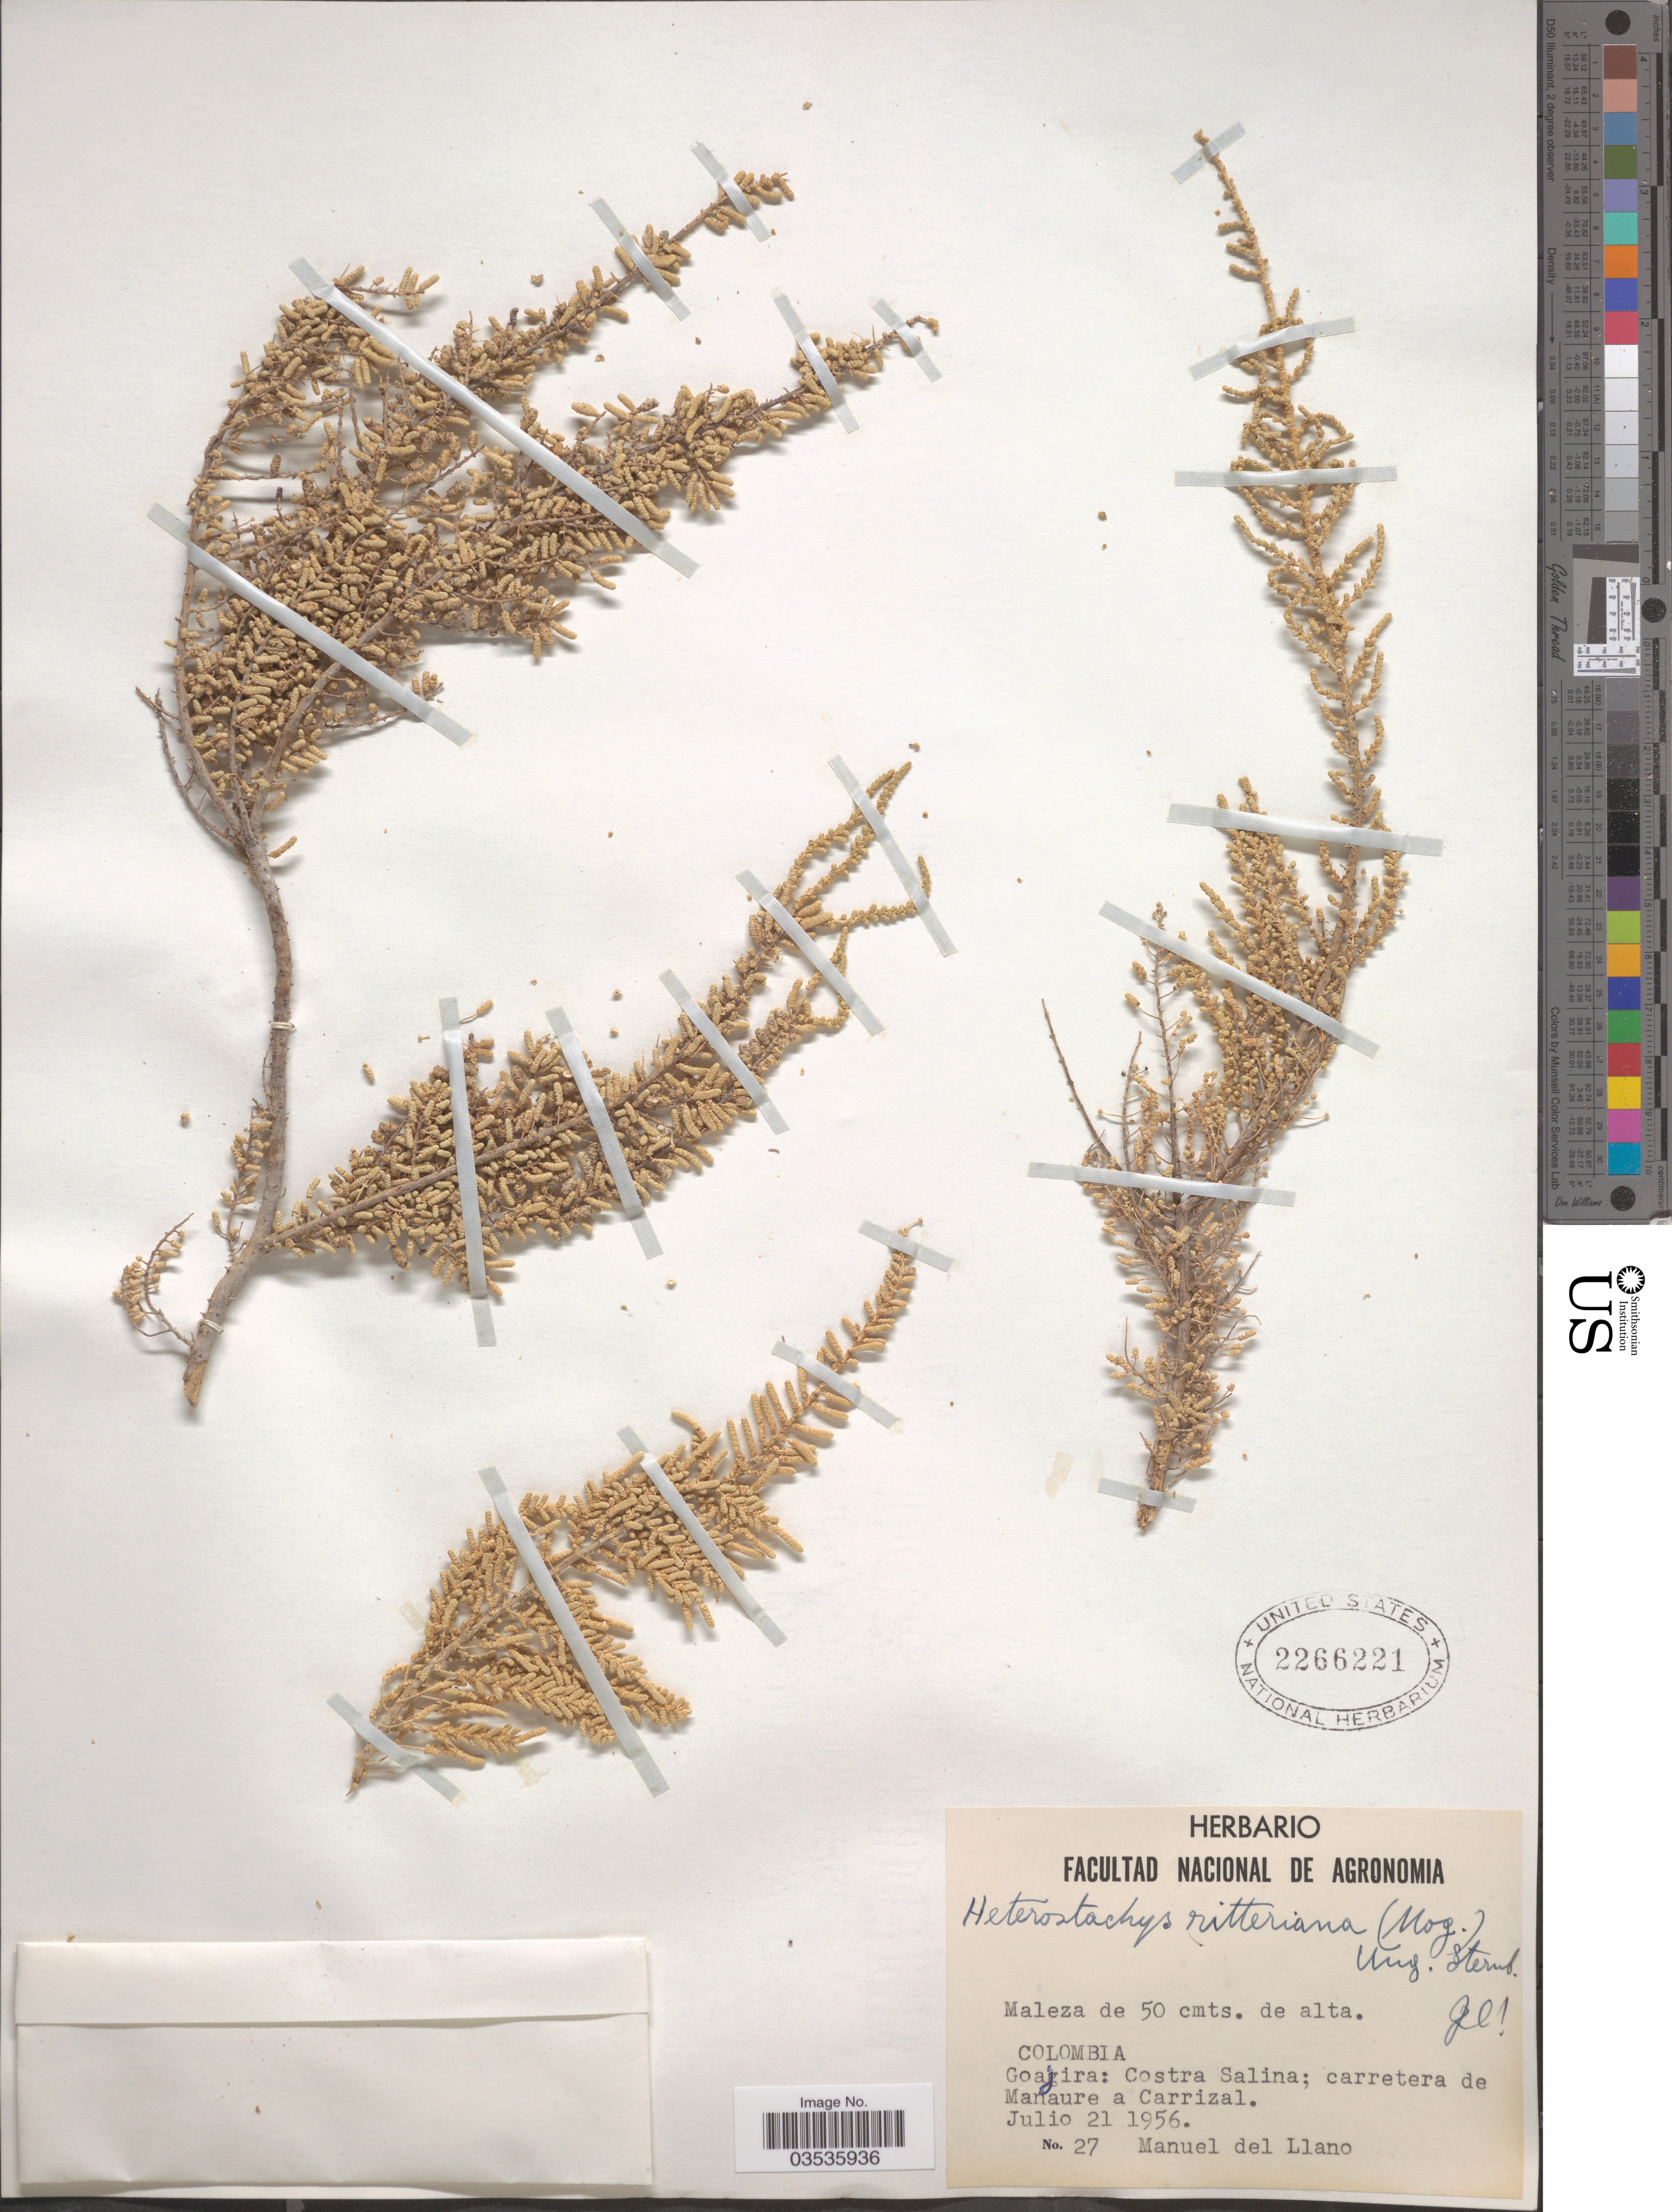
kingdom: Plantae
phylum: Tracheophyta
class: Magnoliopsida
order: Caryophyllales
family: Amaranthaceae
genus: Heterostachys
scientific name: Heterostachys ritteriana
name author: (Moq.) Ung.-Sternb.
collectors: M. d. Llano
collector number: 27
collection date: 1956-07-21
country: Colombia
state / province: La Guajira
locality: Goajira: Costra Salina; carretera de Manaure a Carrizal.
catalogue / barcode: US 2266221